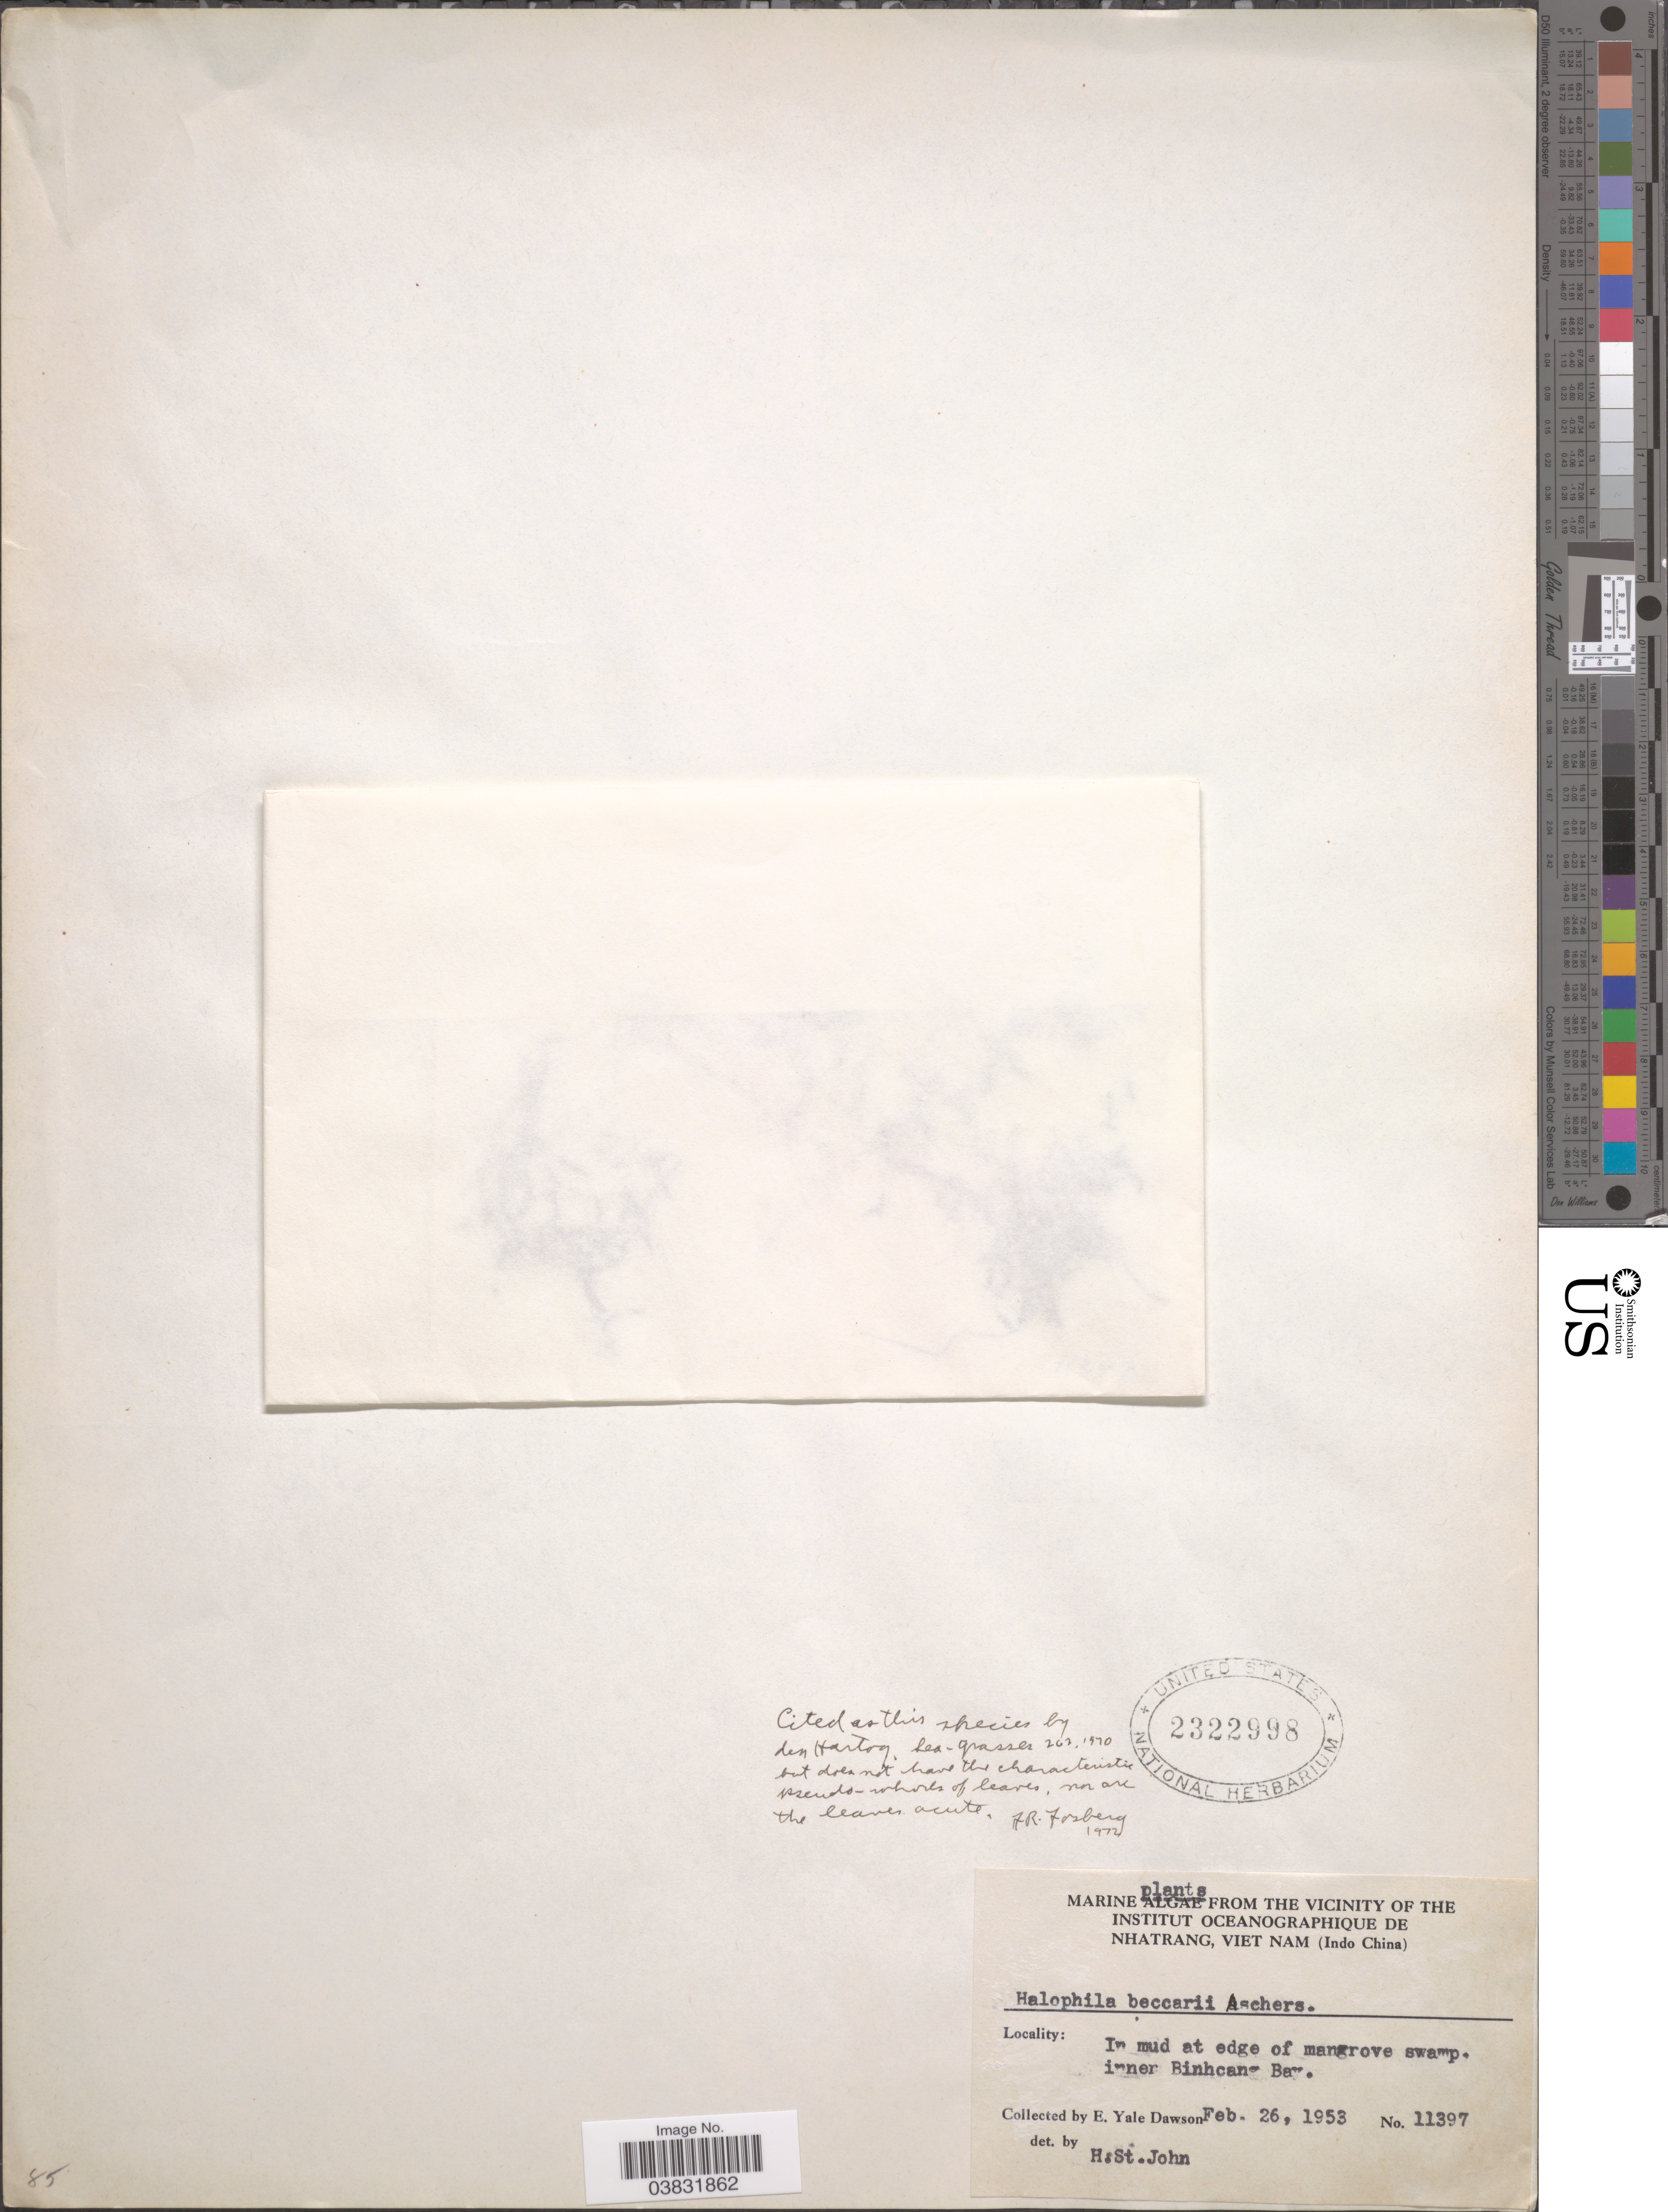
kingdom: Plantae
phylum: Tracheophyta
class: Liliopsida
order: Alismatales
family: Hydrocharitaceae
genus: Halophila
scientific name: Halophila beccarii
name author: Asch.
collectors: N. Yensen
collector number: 11397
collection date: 1953-02-26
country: Vietnam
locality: In mud at edge of mangrove swamp, inner Binhcang Bay.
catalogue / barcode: US 2322998